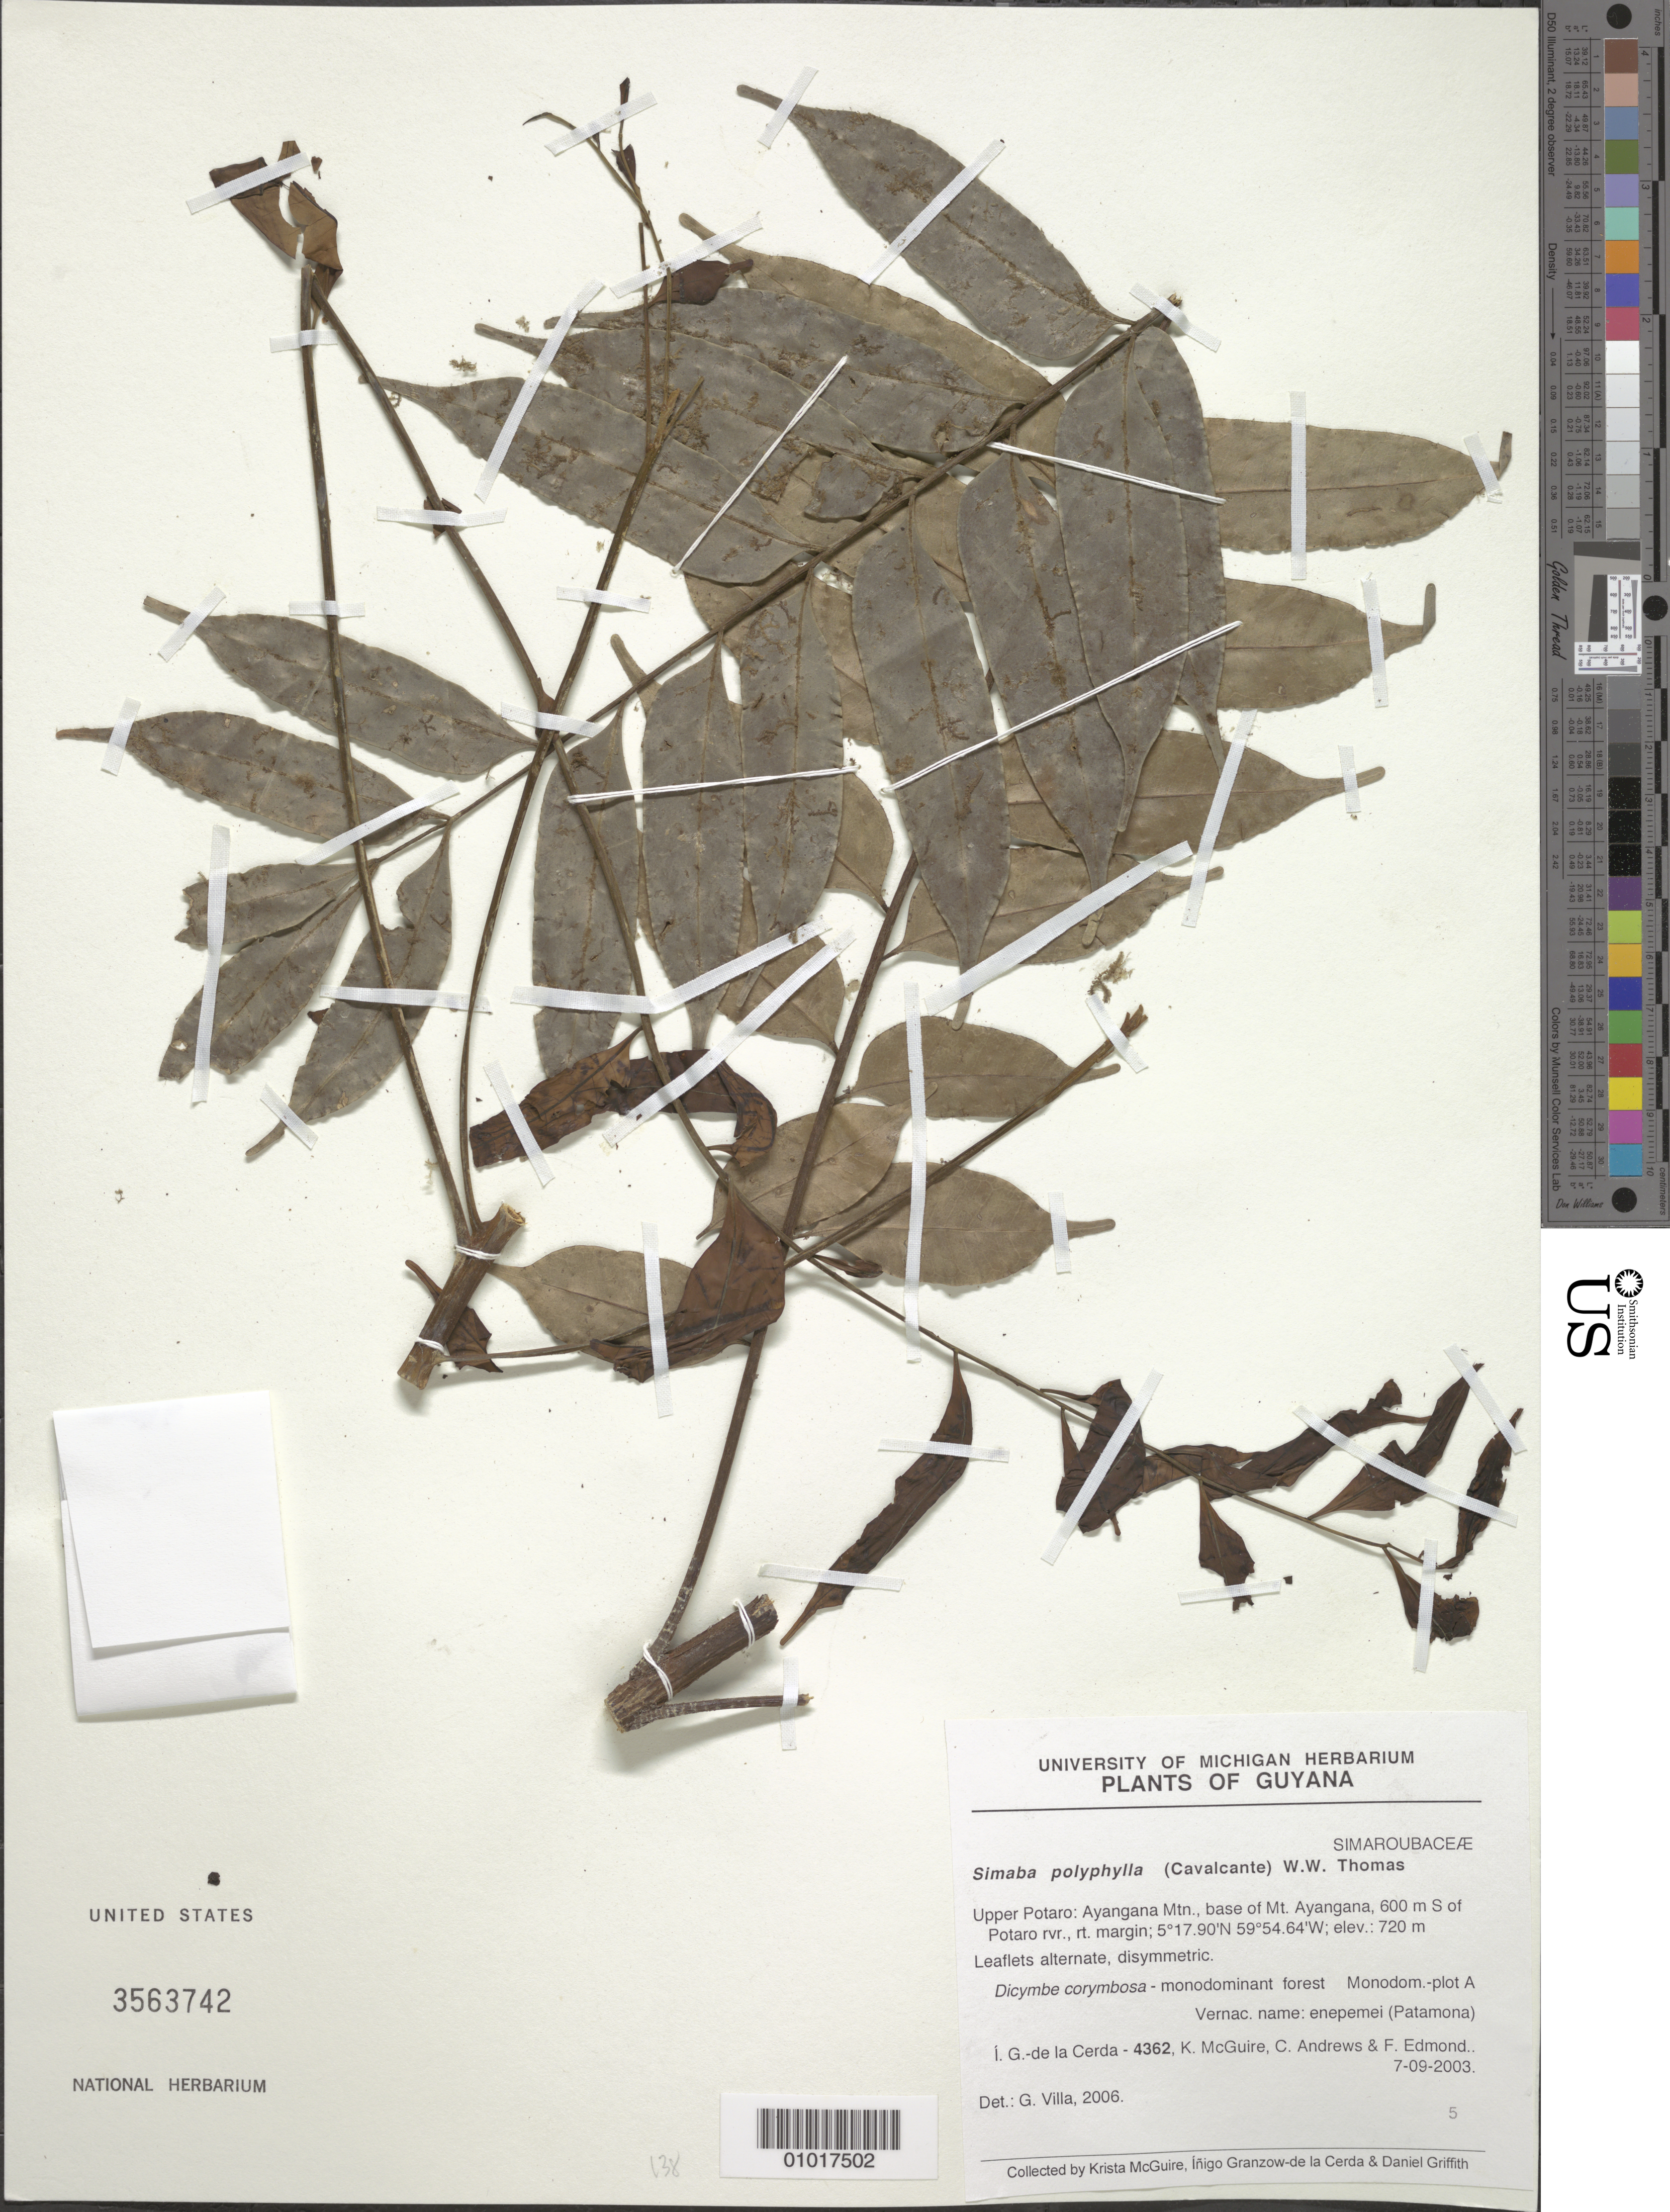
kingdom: Plantae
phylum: Tracheophyta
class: Magnoliopsida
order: Sapindales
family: Simaroubaceae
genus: Simaba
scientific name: Simaba polyphylla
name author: (Cavalc.) W.W. Thomas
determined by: Villa, Gorky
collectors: I. de la Cerda, K. McGuire, C. Andrews & F. Edmond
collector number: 4362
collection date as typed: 9-Sep-03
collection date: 2003-09-09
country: Guyana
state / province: Potaro-Siparuni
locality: Upper Potaro: Ayangana Mtn., base of Mt. Ayangana, 2.9 km S of Potaro rvr., rt margin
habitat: (Dicymbe corymbosa- monodominant forest) Monodominant plot A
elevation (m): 720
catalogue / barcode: US 3563742